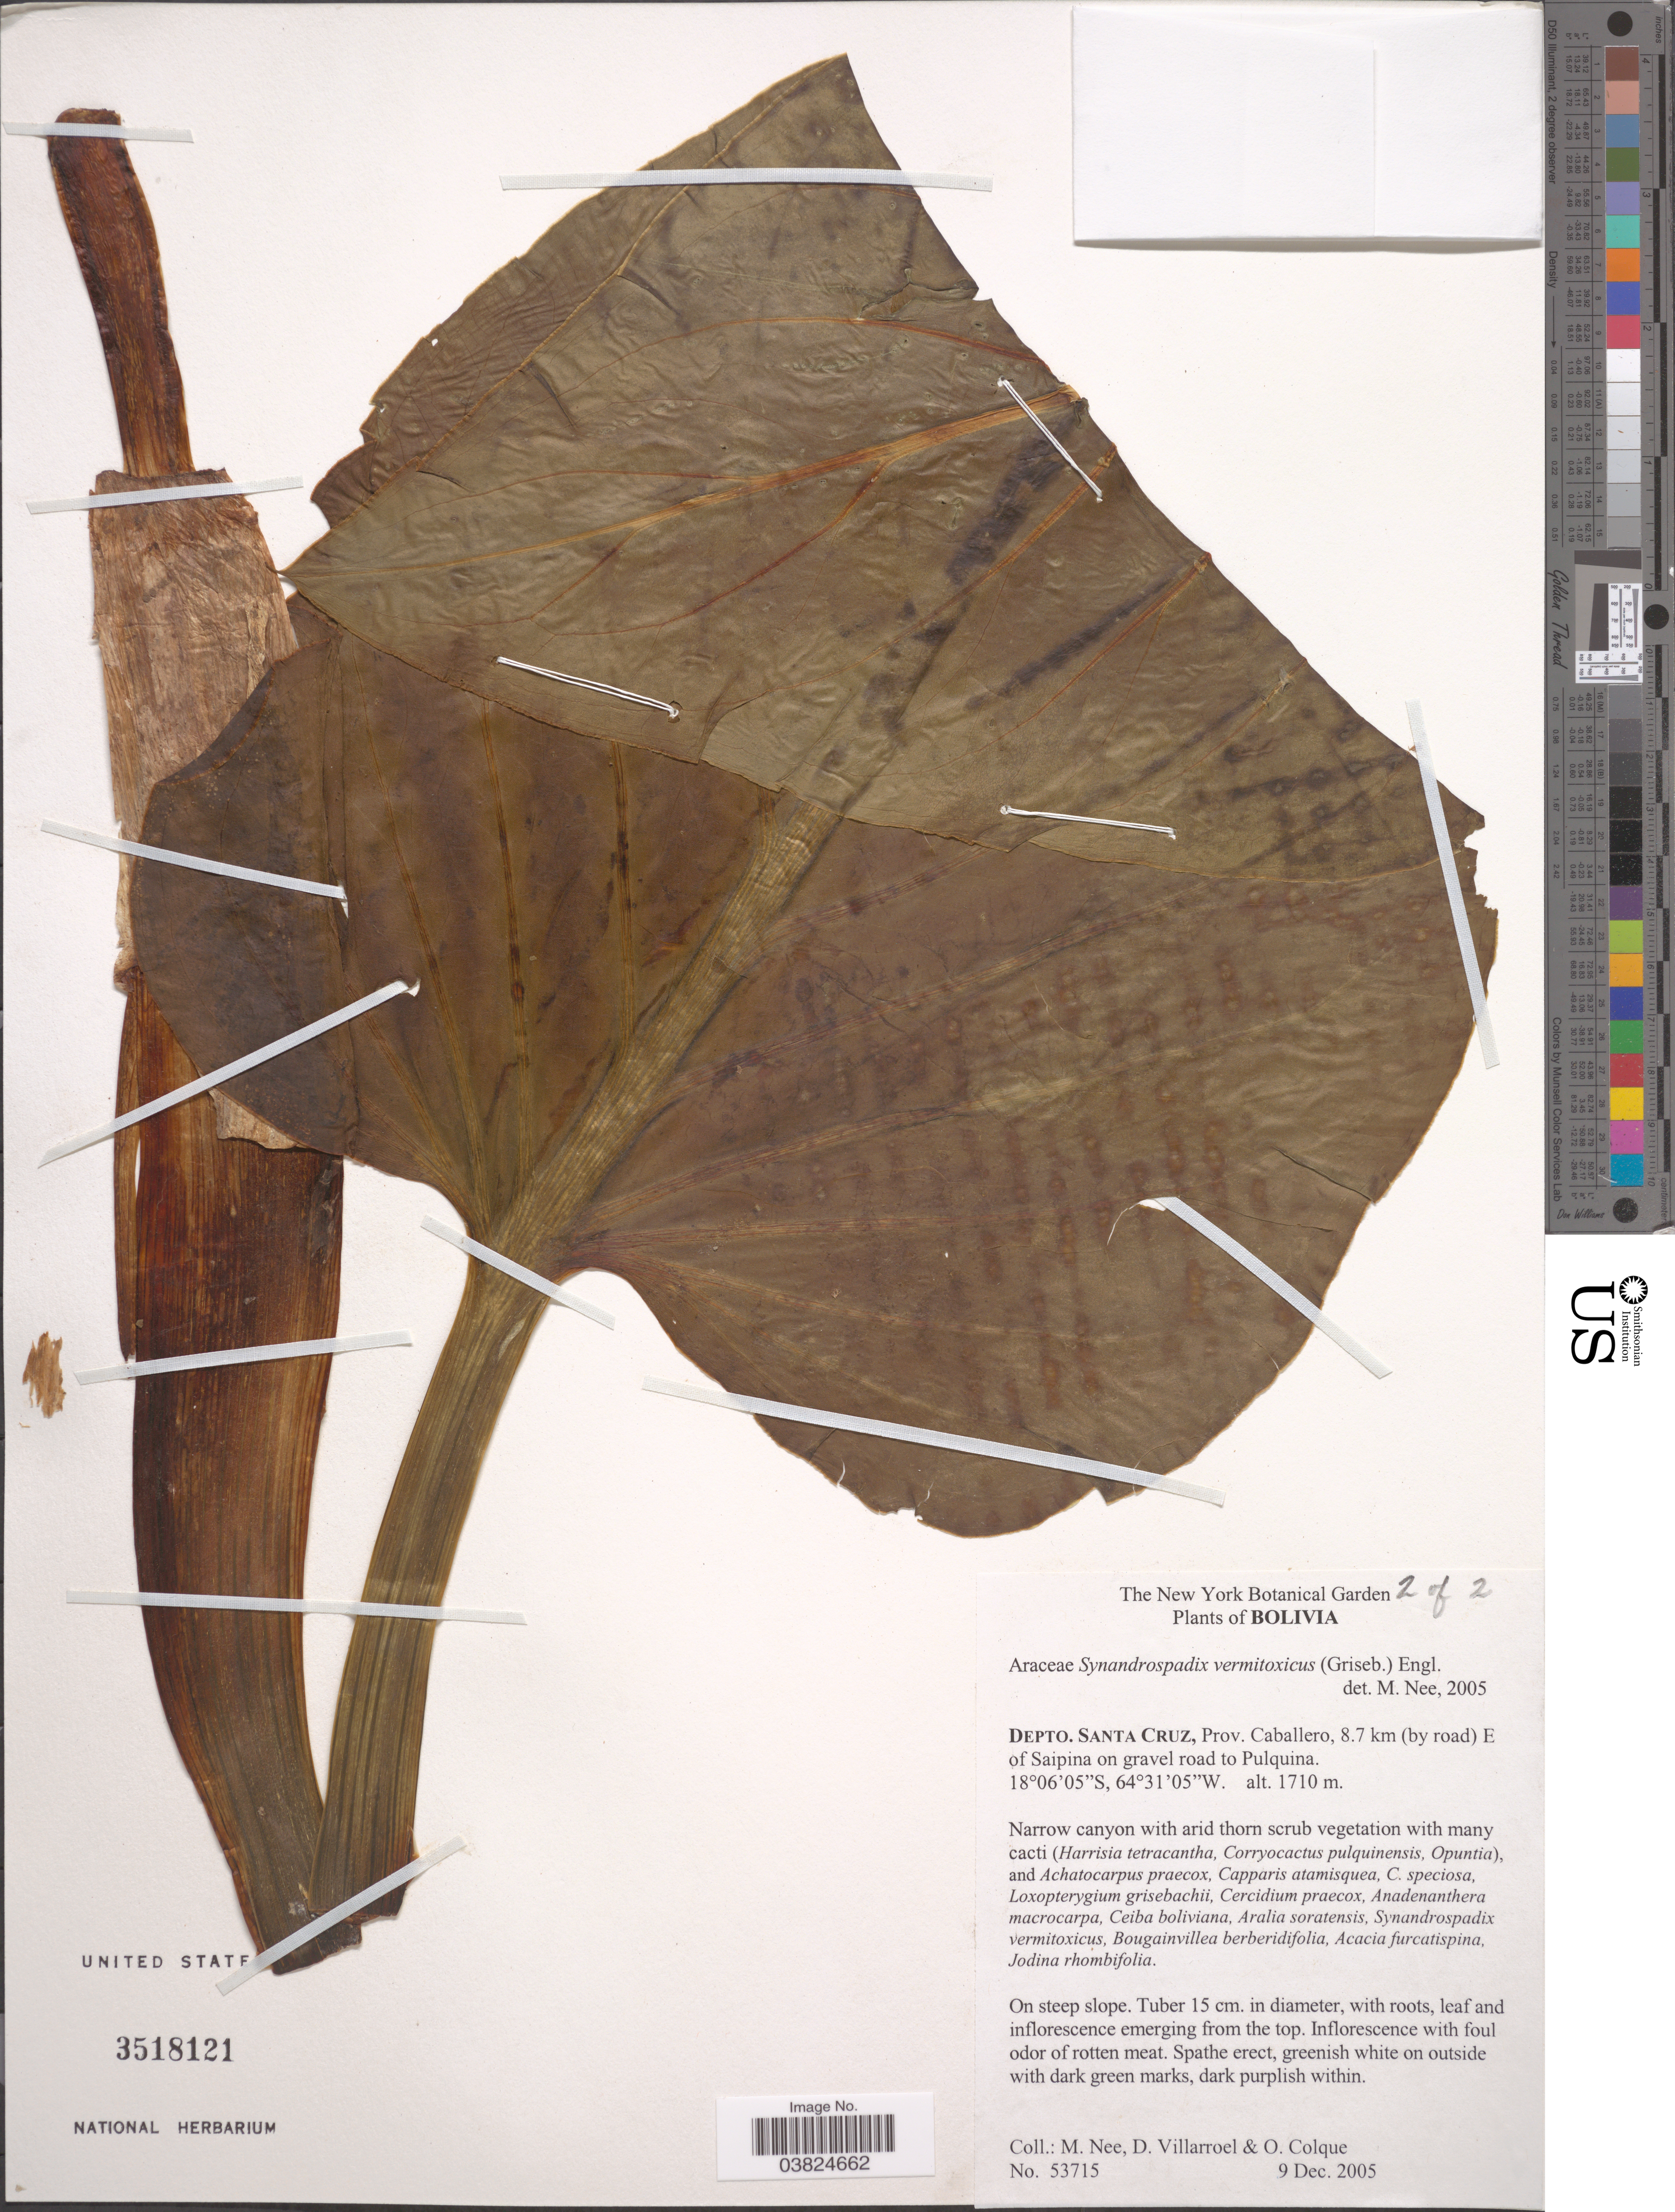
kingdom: Plantae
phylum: Tracheophyta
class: Liliopsida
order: Alismatales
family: Araceae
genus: Synandrospadix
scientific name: Synandrospadix vermitoxicus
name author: (Griseb.) Engl.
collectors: M. Nee, D. Villarroel & O. Colque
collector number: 53715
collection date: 2005-12-09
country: Bolivia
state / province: Santa Cruz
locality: Depto. Santa Cruz, Prov. Caballero, 8.7 km (by road) E of Saipina on gravel road to Pulquina.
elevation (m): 1710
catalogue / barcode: US 3518121